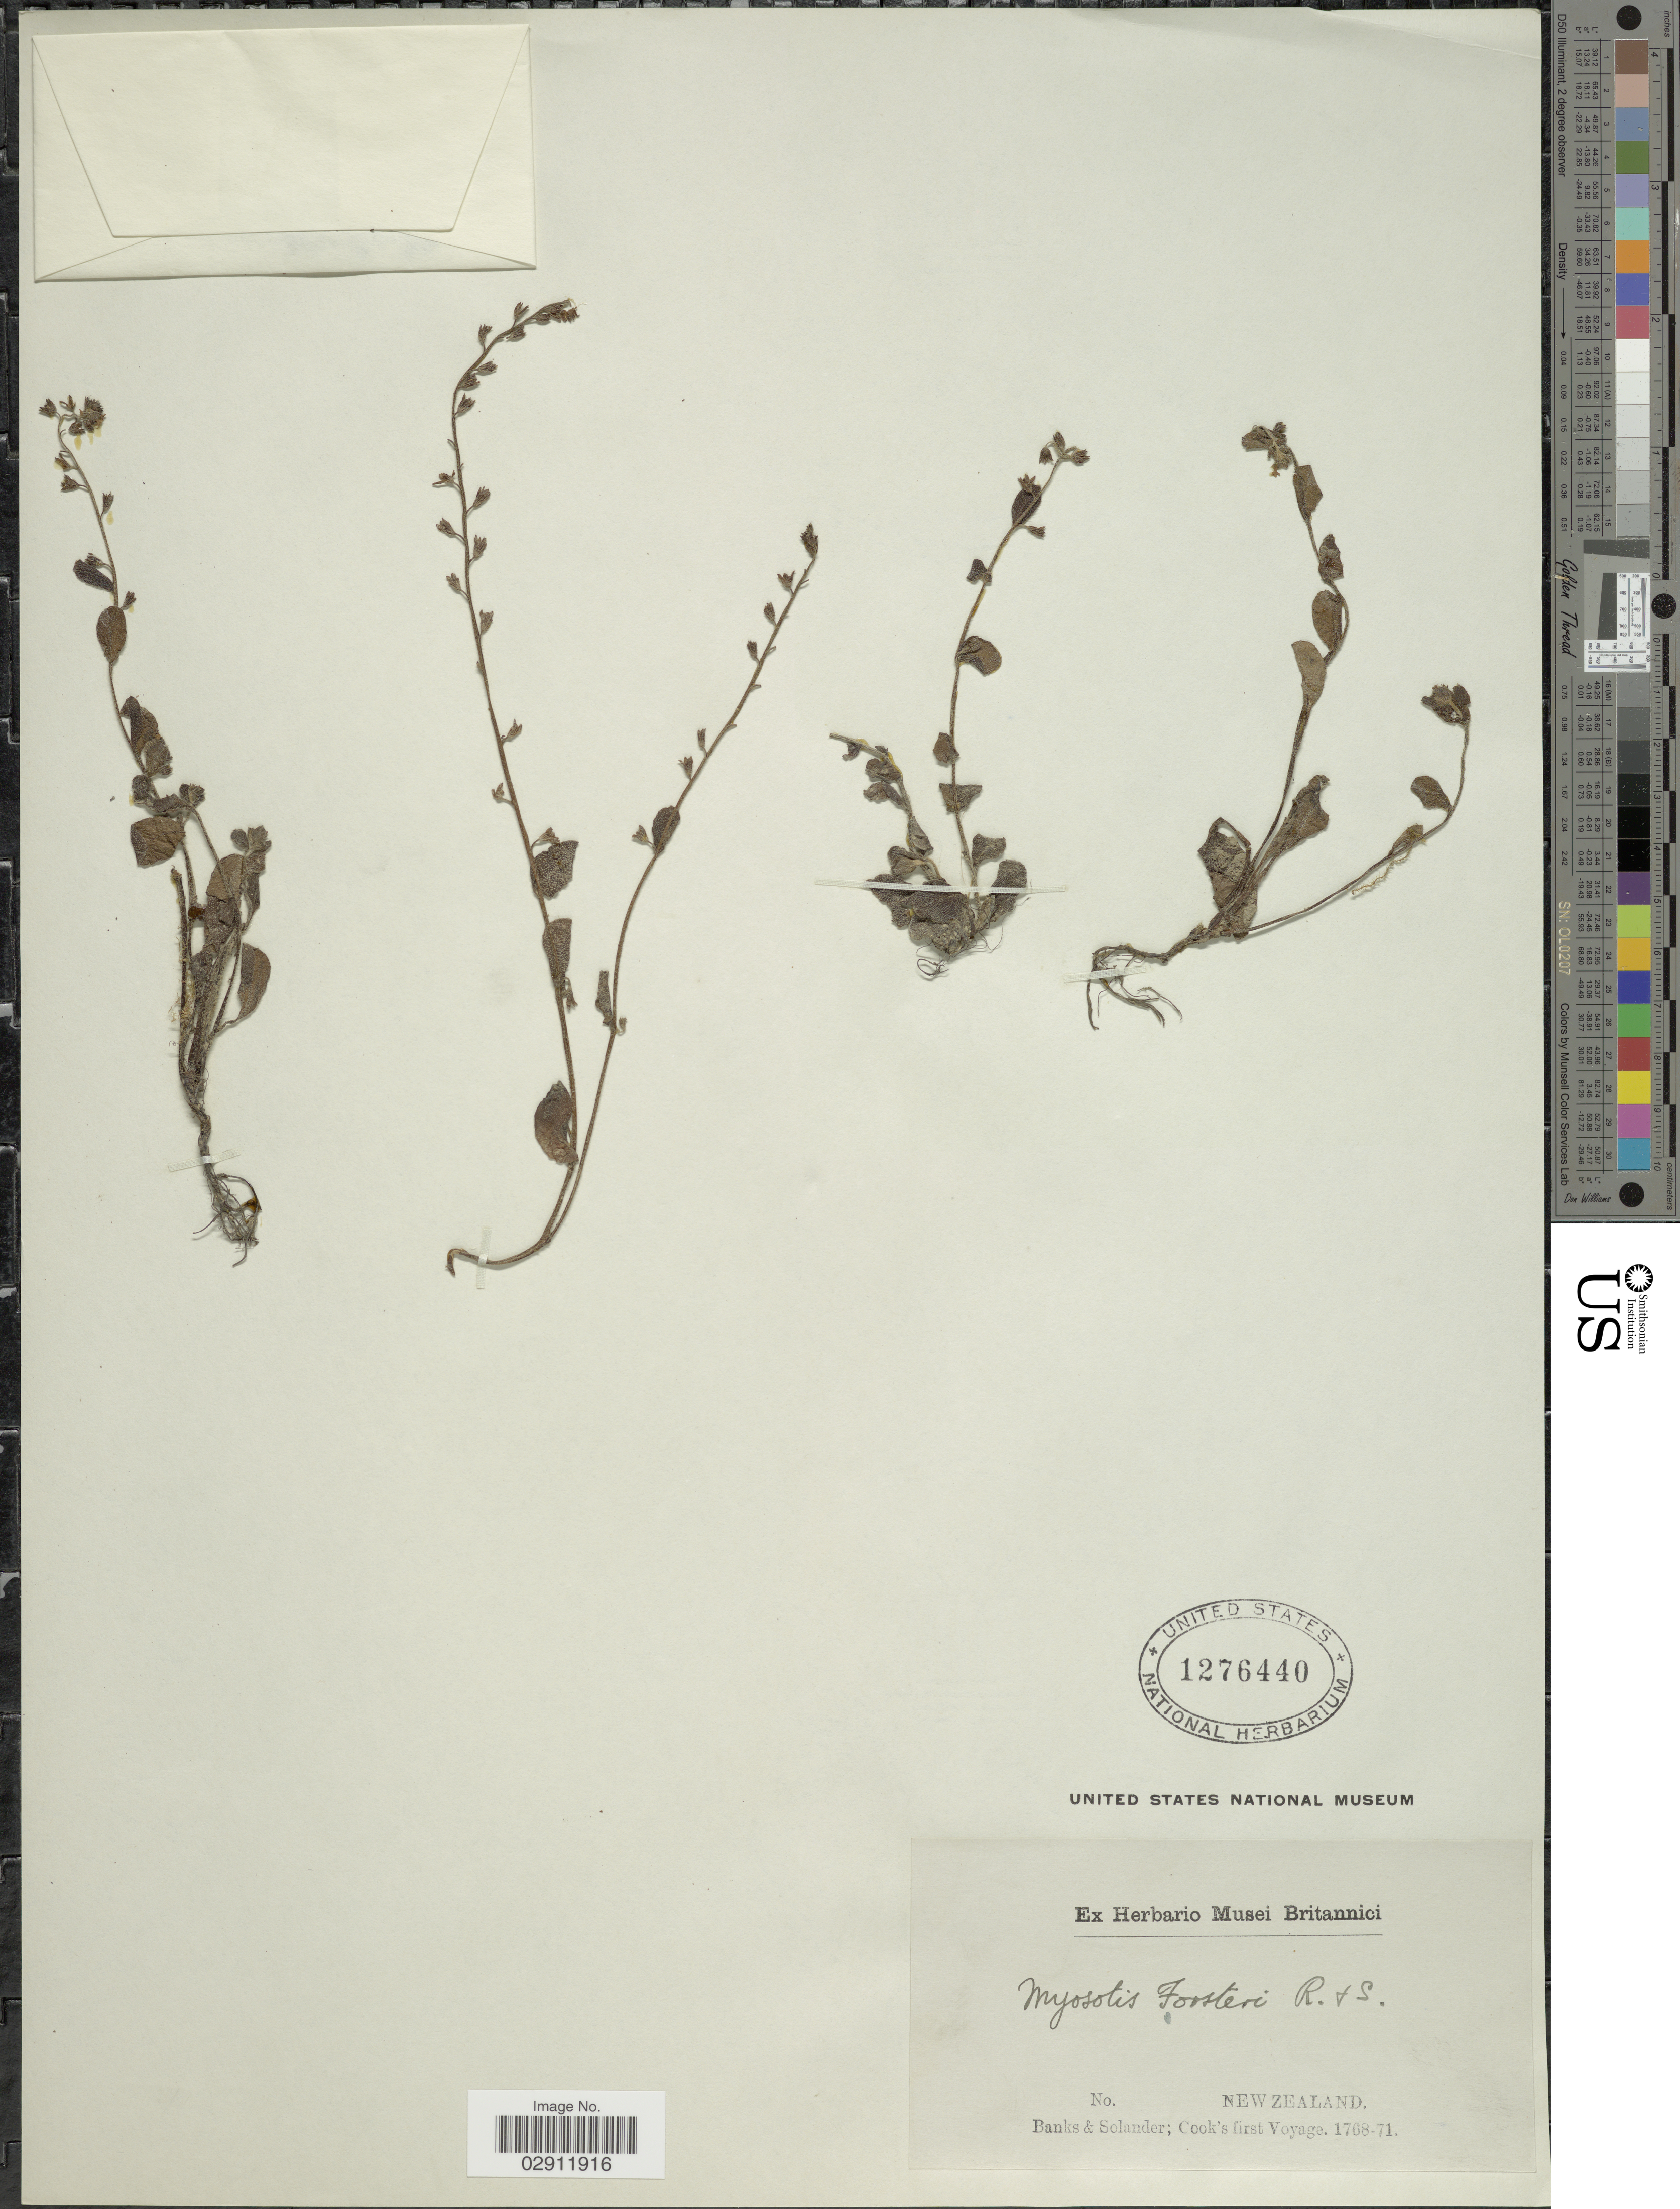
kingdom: Plantae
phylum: Tracheophyta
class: Magnoliopsida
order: Boraginales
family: Boraginaceae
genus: Myosotis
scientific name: Myosotis forsteri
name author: Lehm.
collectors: -- Banks & -- Solander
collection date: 1768/1771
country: New Zealand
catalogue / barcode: US 1276440